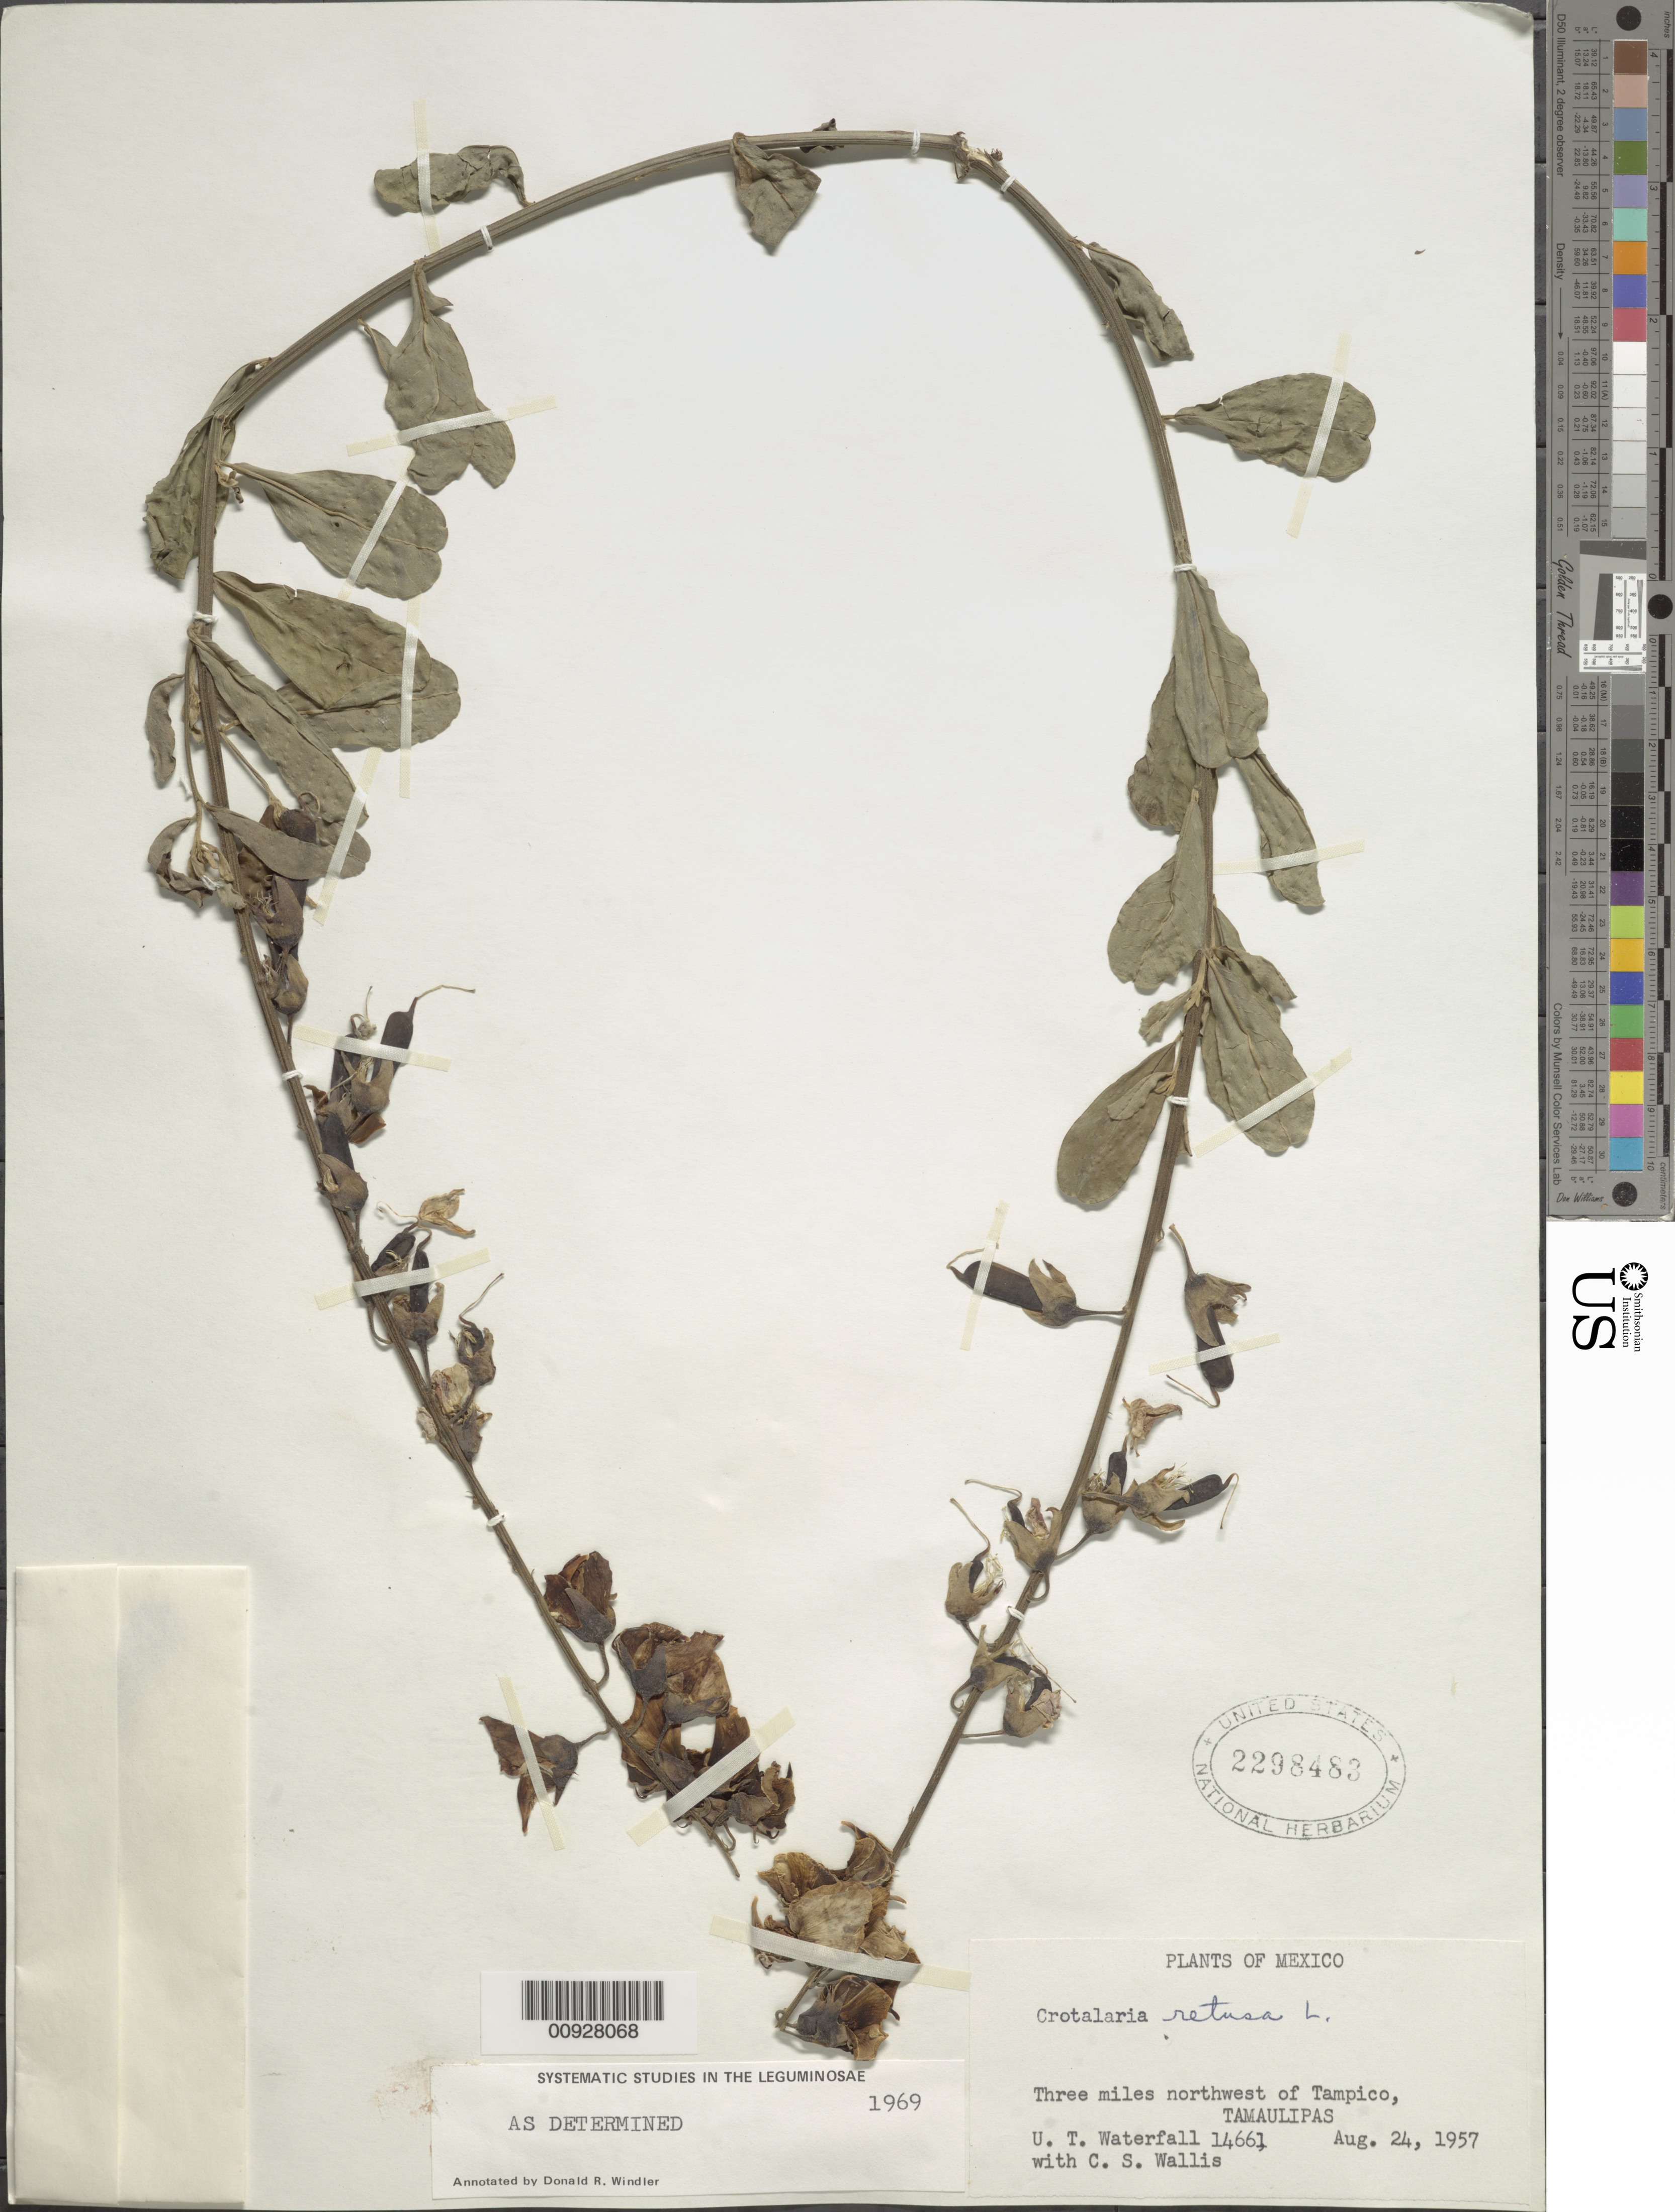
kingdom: Plantae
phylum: Tracheophyta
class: Magnoliopsida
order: Fabales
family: Fabaceae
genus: Crotalaria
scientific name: Crotalaria retusa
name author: L.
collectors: U. T. Waterfall & C. S. Wallis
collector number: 14661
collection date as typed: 24 Aug 1957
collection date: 1957-08-24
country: Mexico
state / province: Tamaulipas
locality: Three miles northwest of Tampico, Tamaulipas.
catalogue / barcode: US 2298483